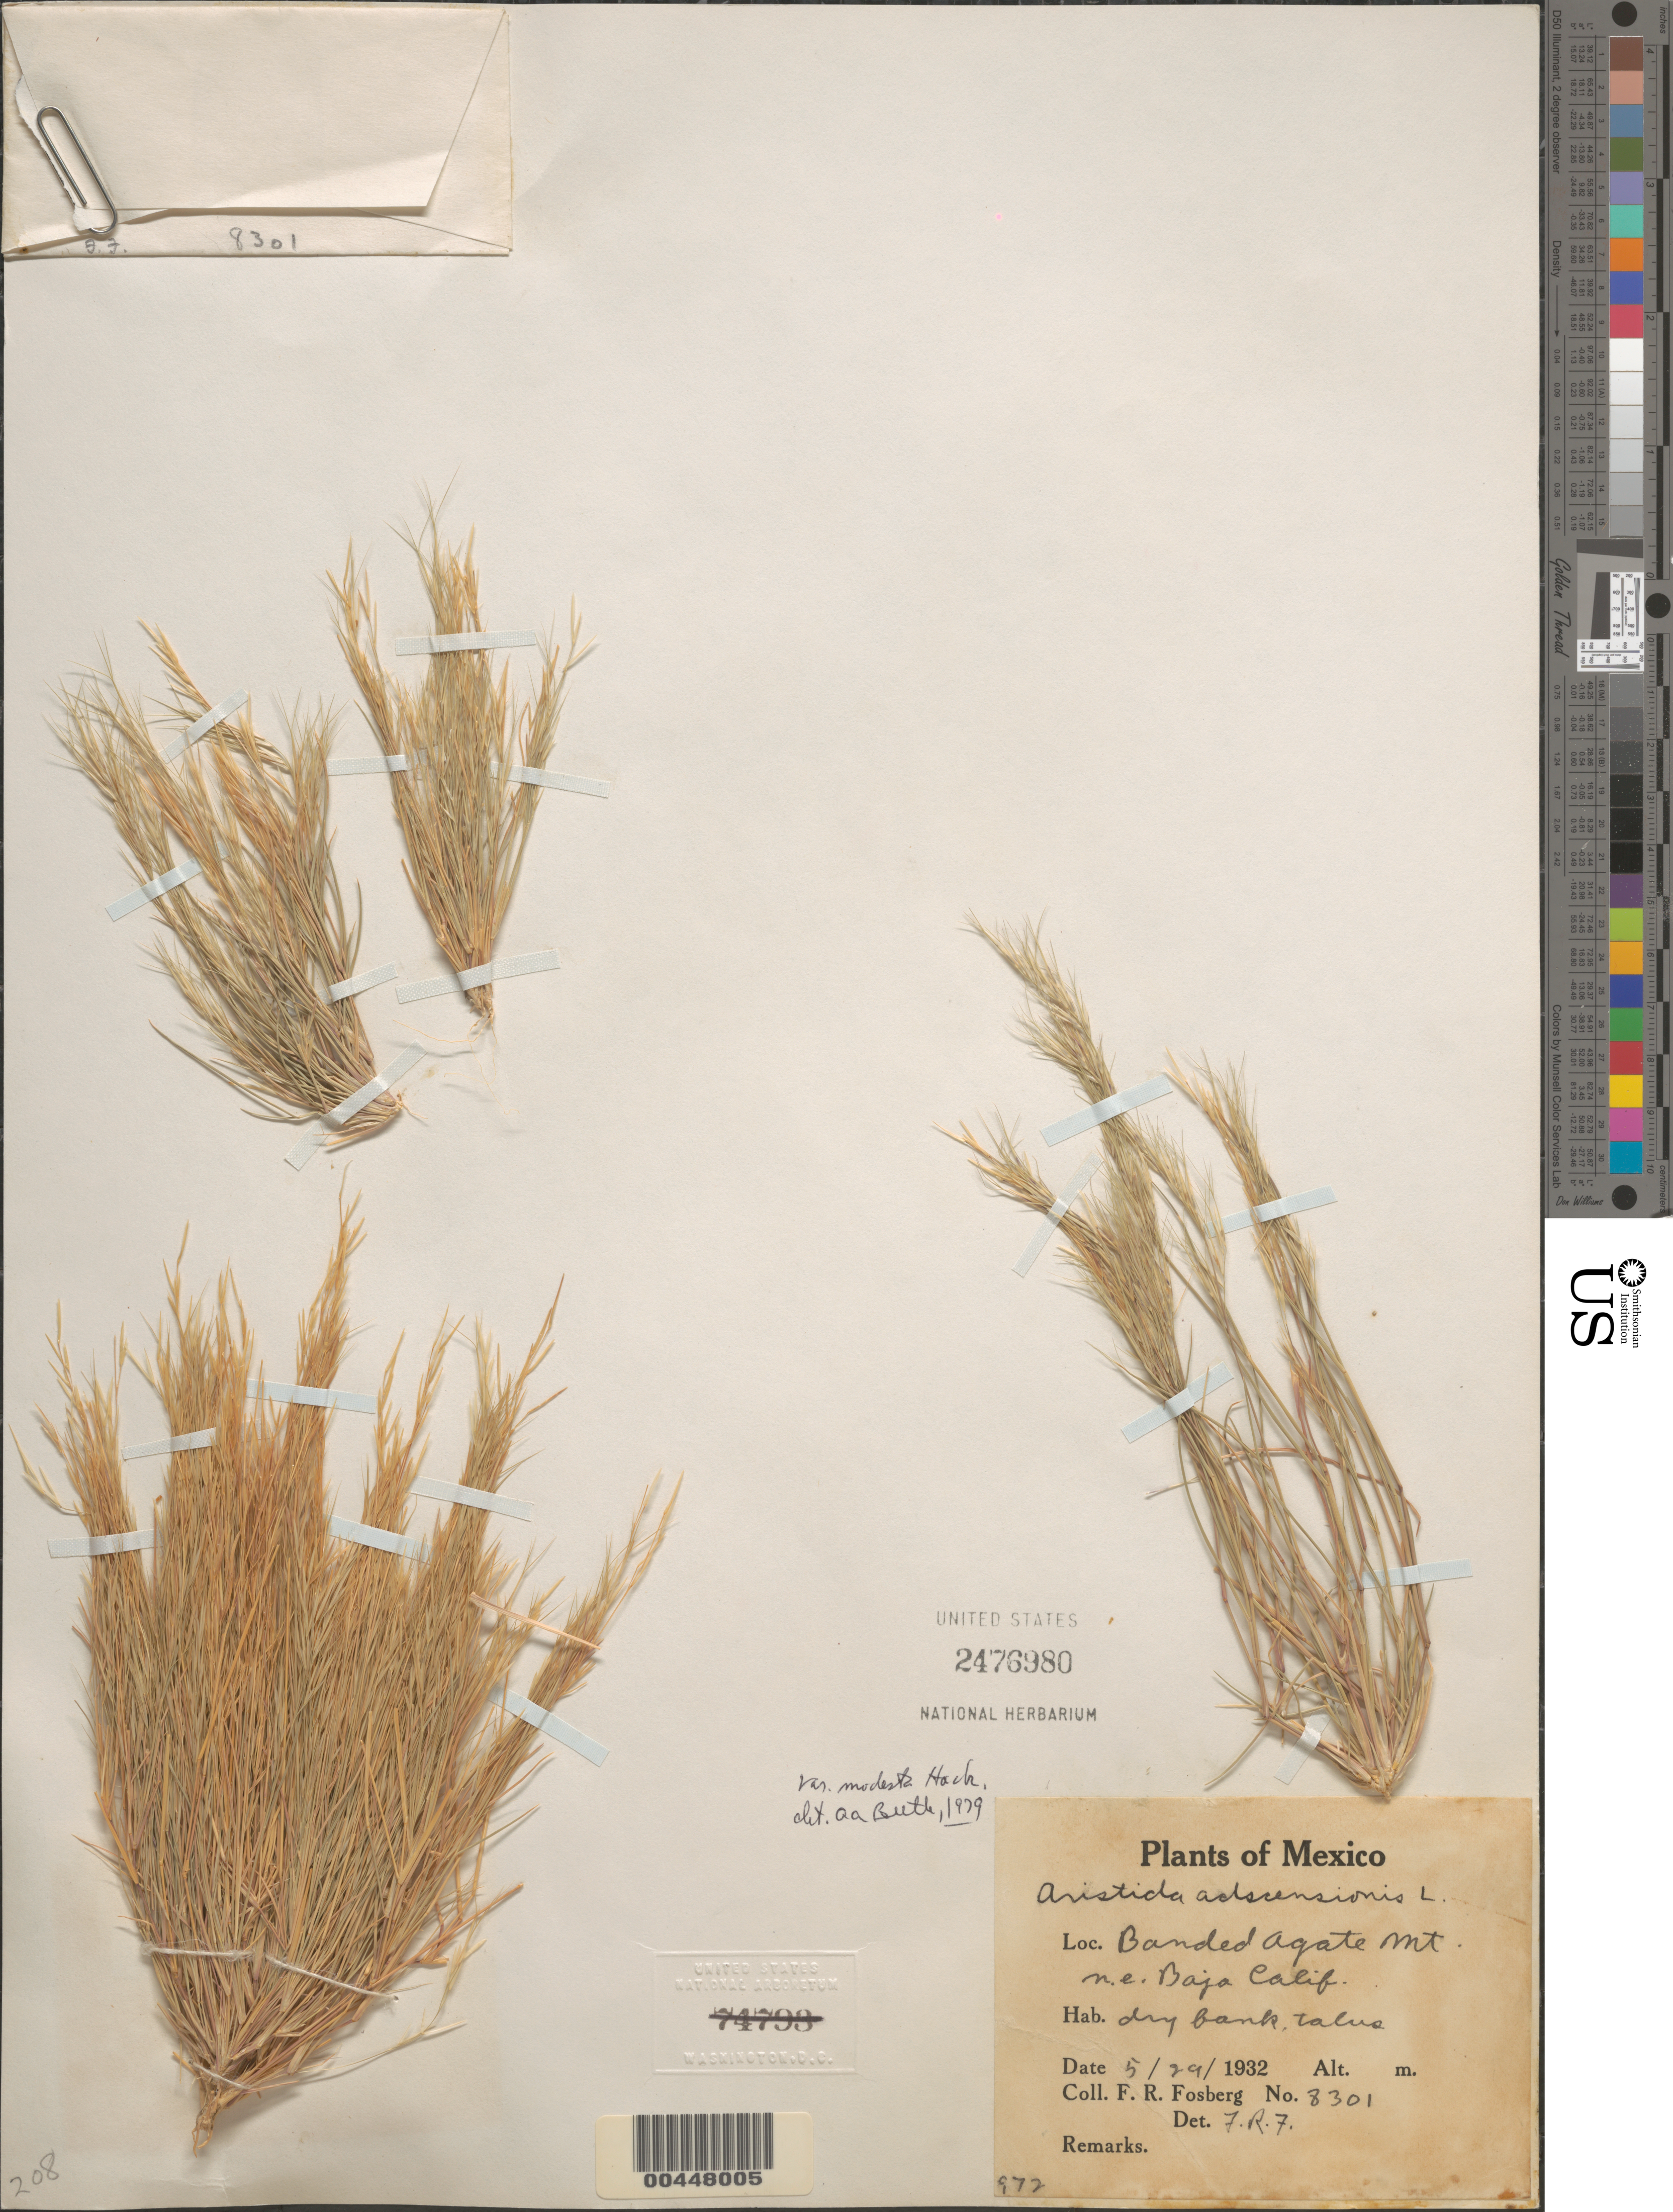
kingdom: Plantae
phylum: Tracheophyta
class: Liliopsida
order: Poales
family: Poaceae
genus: Aristida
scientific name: Aristida adscensionis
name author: L.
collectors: F. R. Fosberg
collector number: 8301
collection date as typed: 29 May 1932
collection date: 1932-05-29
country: Mexico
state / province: Baja California Norte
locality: Banded Agate Mountain, NE Baja California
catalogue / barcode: US 2476980